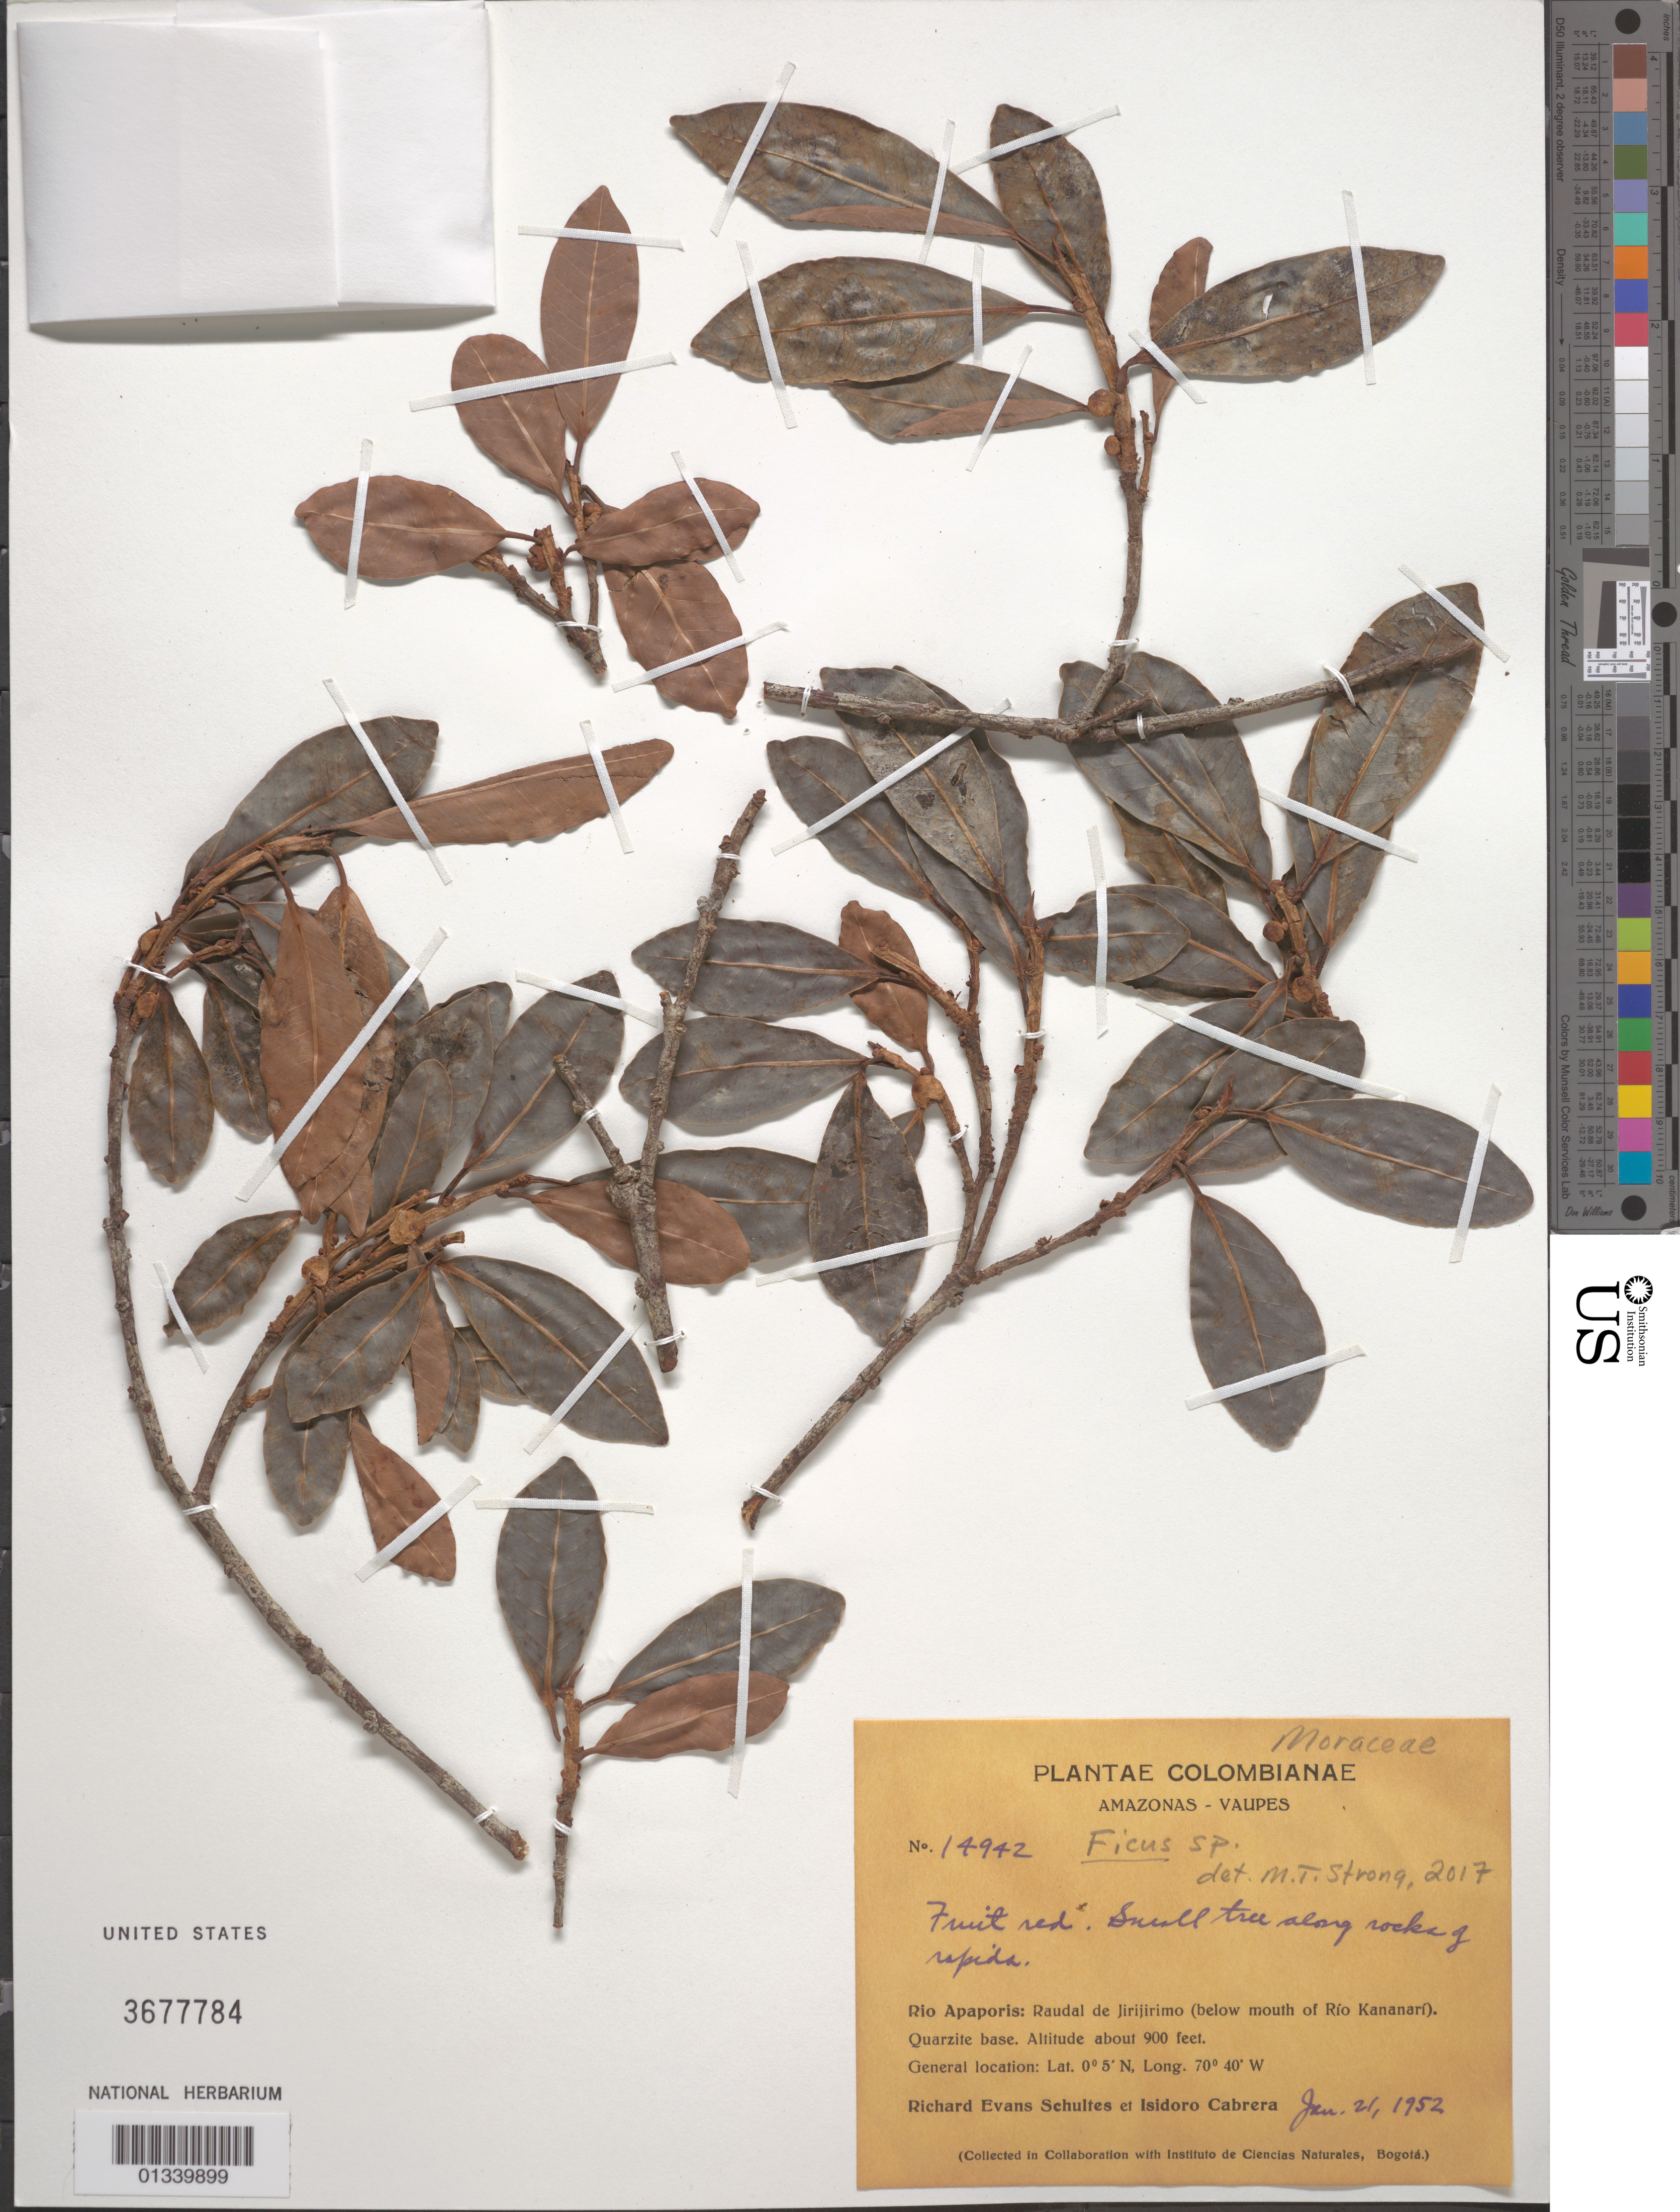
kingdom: Plantae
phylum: Tracheophyta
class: Magnoliopsida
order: Rosales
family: Moraceae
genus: Ficus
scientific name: Ficus mathewsii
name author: (Miq.) Miq.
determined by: Mitidieri, Nicole, (WIS), University of Wisconsin - Madison (UNITED STATES)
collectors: R. E. Schultes & I. Cabrera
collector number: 14942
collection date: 1952-01-21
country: Colombia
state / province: Amazonas / Vaupés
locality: Rio Apaporis: Raudal de Jirijirimo (below mouth of Rio Kananari). Quarzite base.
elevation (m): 274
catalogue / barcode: US 3677784